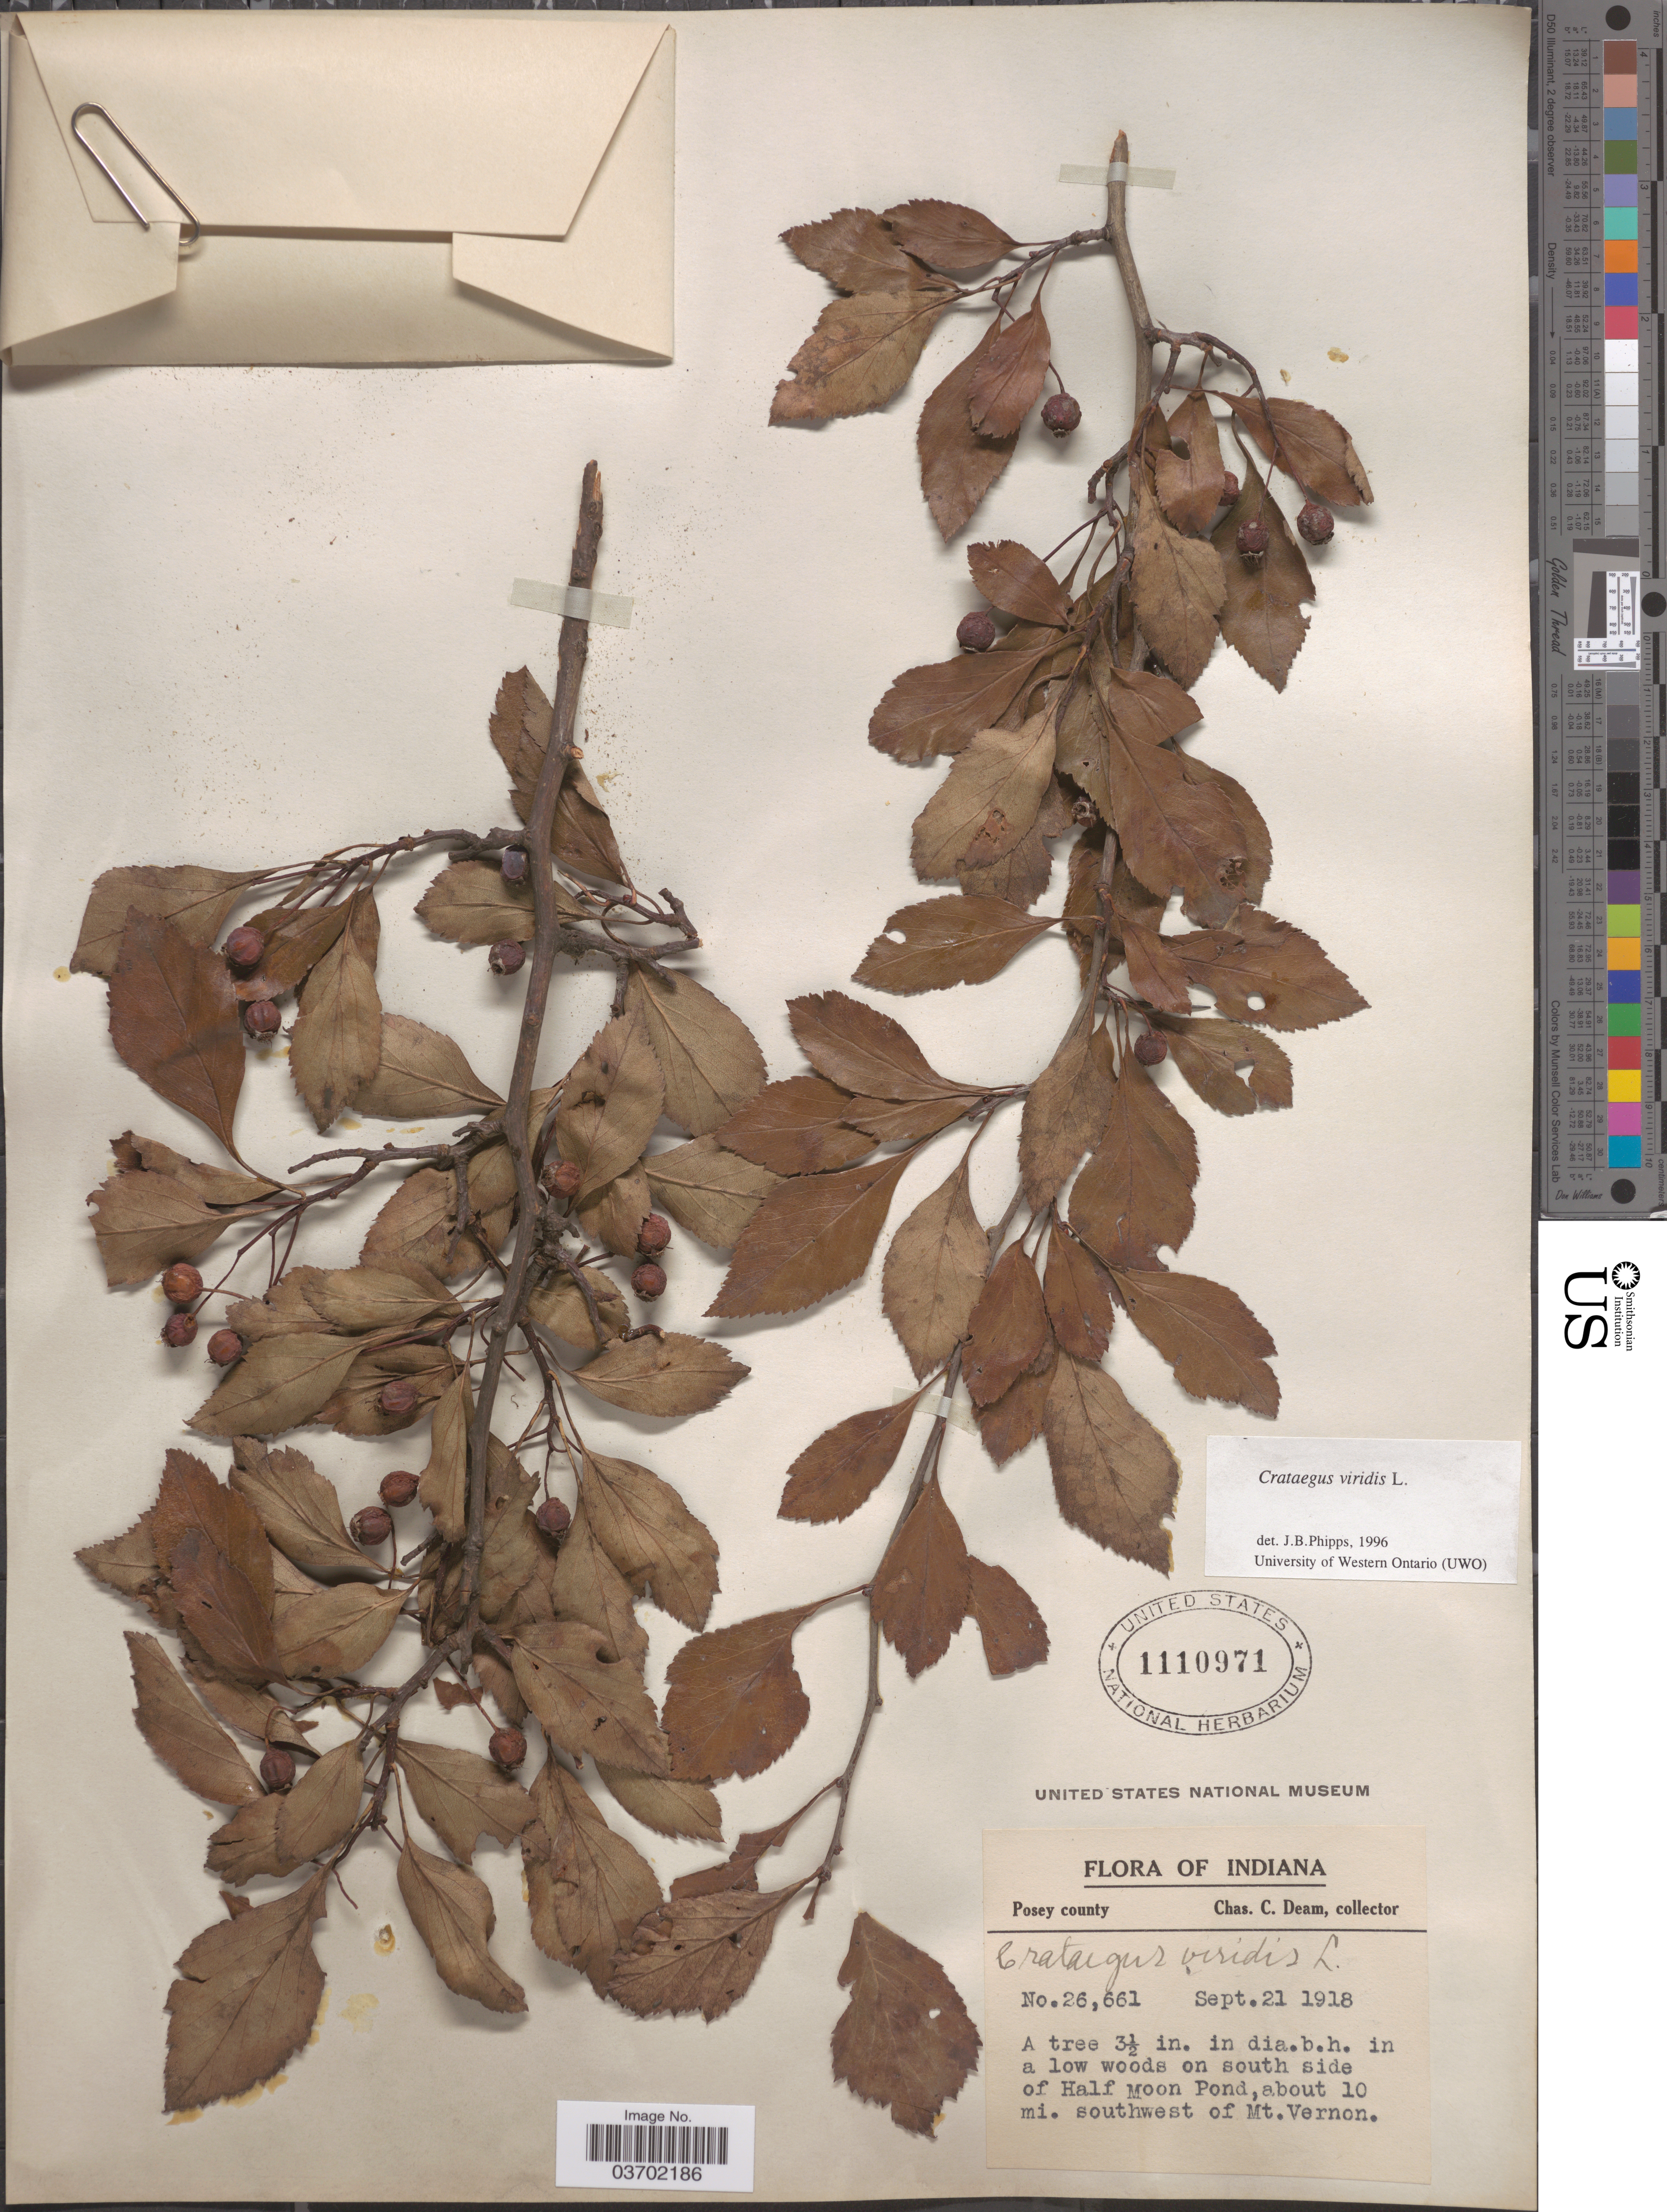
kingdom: Plantae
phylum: Tracheophyta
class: Magnoliopsida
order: Rosales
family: Rosaceae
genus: Crataegus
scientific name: Crataegus viridis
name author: L.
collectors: C. C. Deam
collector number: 26661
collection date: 1918-09-21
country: United States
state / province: Indiana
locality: Posey county. On south side of Half Moon Pond, about 10 mi. southwest of Mt. Vernon.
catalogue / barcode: US 1110971